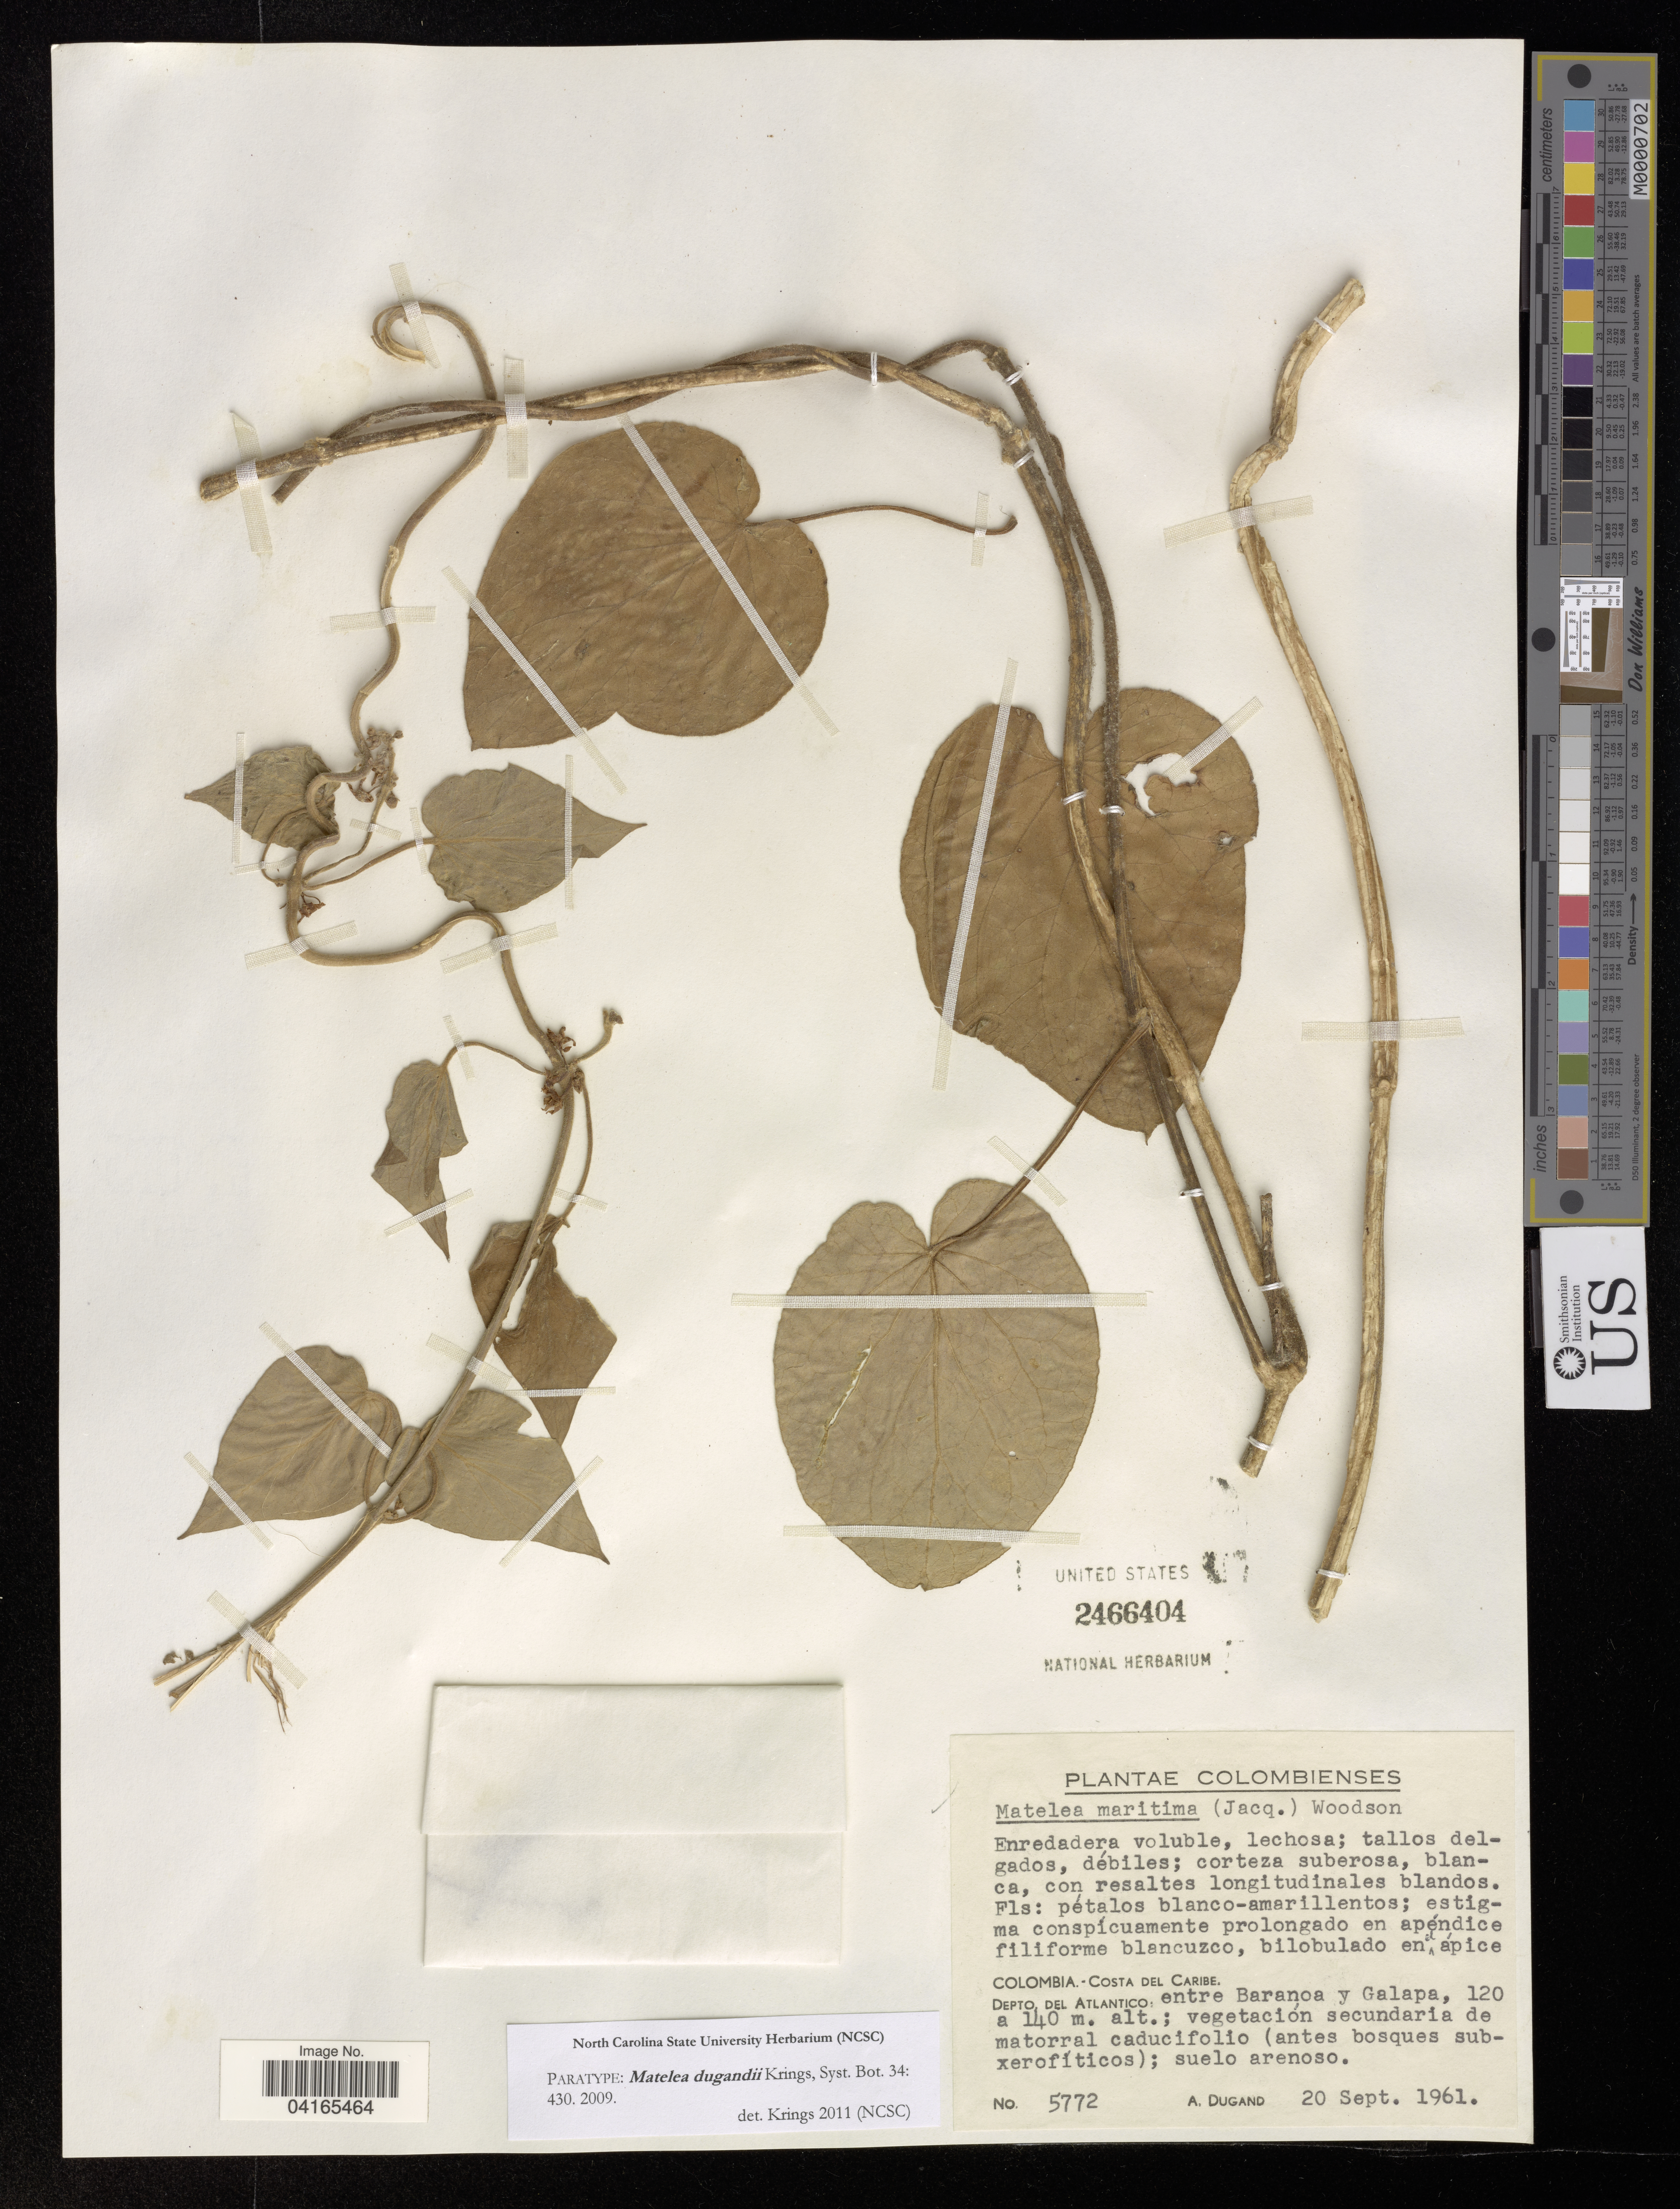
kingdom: Plantae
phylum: Tracheophyta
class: Magnoliopsida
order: Gentianales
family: Apocynaceae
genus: Matelea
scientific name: Matelea dugandii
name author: Krings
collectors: A. Dugand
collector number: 5772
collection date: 1961-09-20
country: Colombia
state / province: Atlántico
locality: Costa del Caribe. Depto. del Atlantico: entre Baranoa y Galapa.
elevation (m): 120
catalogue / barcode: US 2466404